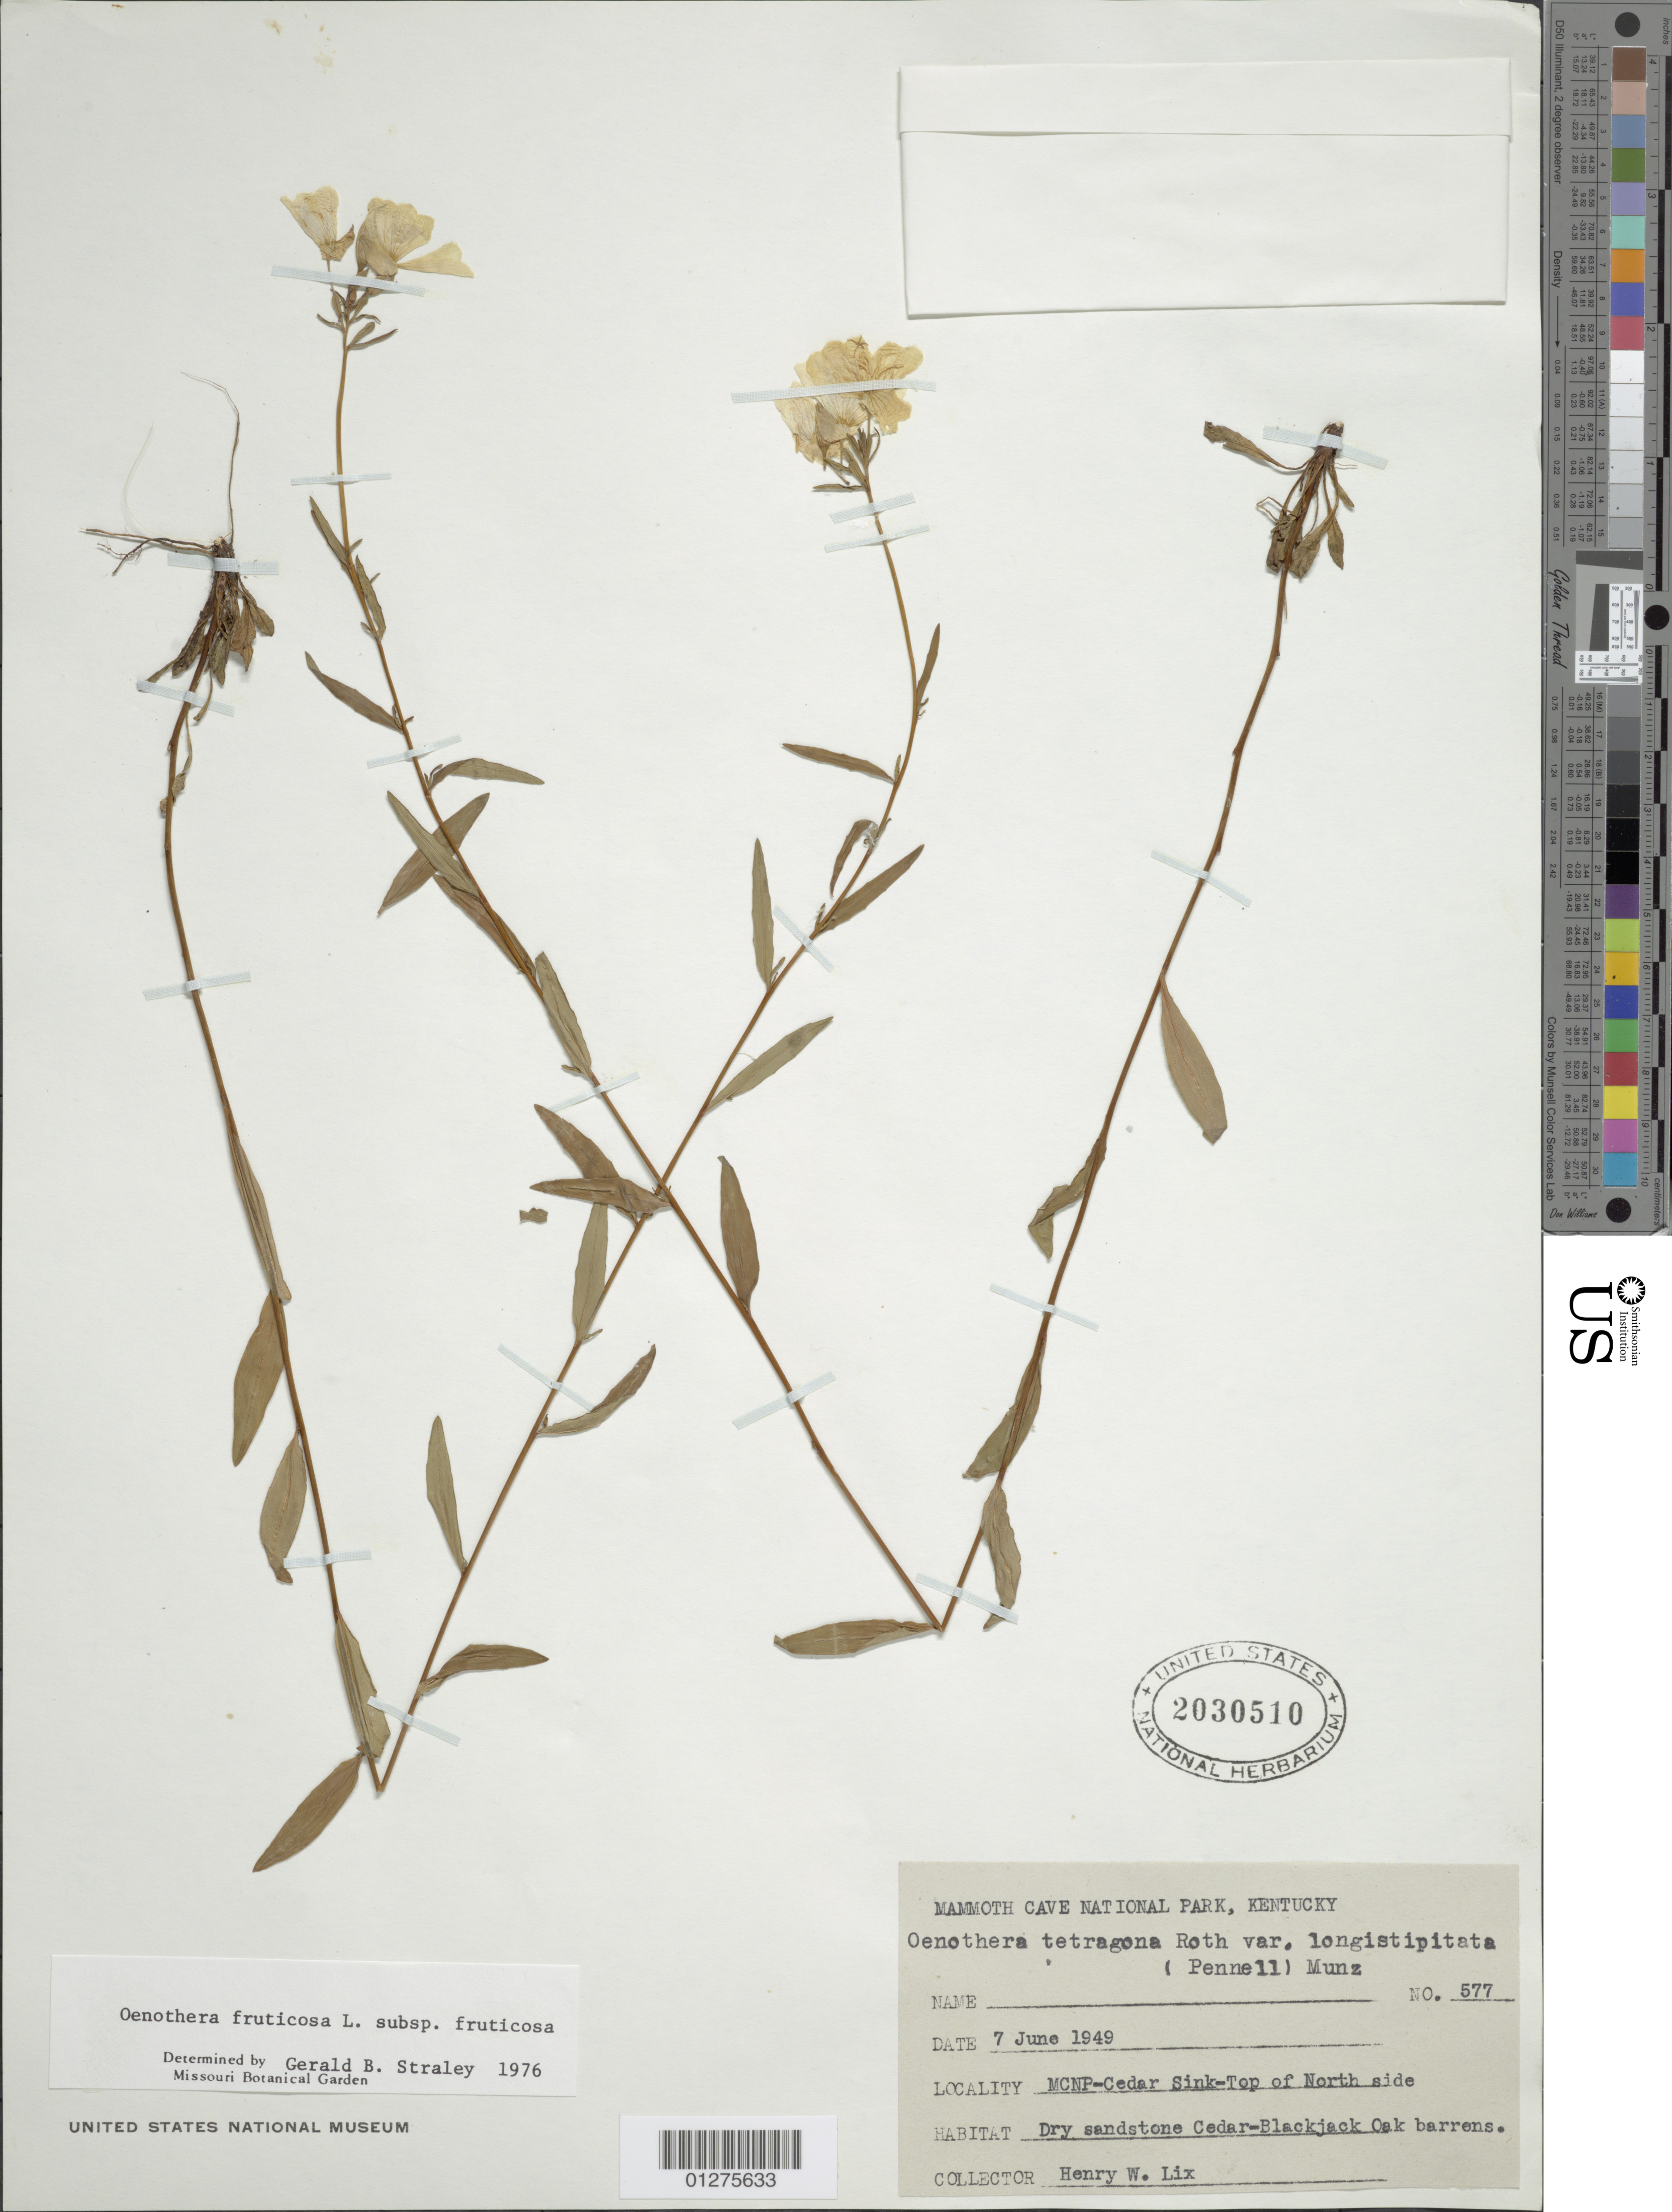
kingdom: Plantae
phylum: Tracheophyta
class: Magnoliopsida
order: Myrtales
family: Onagraceae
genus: Oenothera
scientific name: Oenothera fruticosa subsp. fruticosa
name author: L.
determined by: Straley, G. B.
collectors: H. W. Lix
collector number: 577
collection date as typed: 07 Jun 1949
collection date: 1949-06-07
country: United States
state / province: Kentucky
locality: Mammouth Cave National Park- Cedar Sink-top of North side.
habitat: Dry sandstone Cedar-Blackjack Oak barrens.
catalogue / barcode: US 2030510